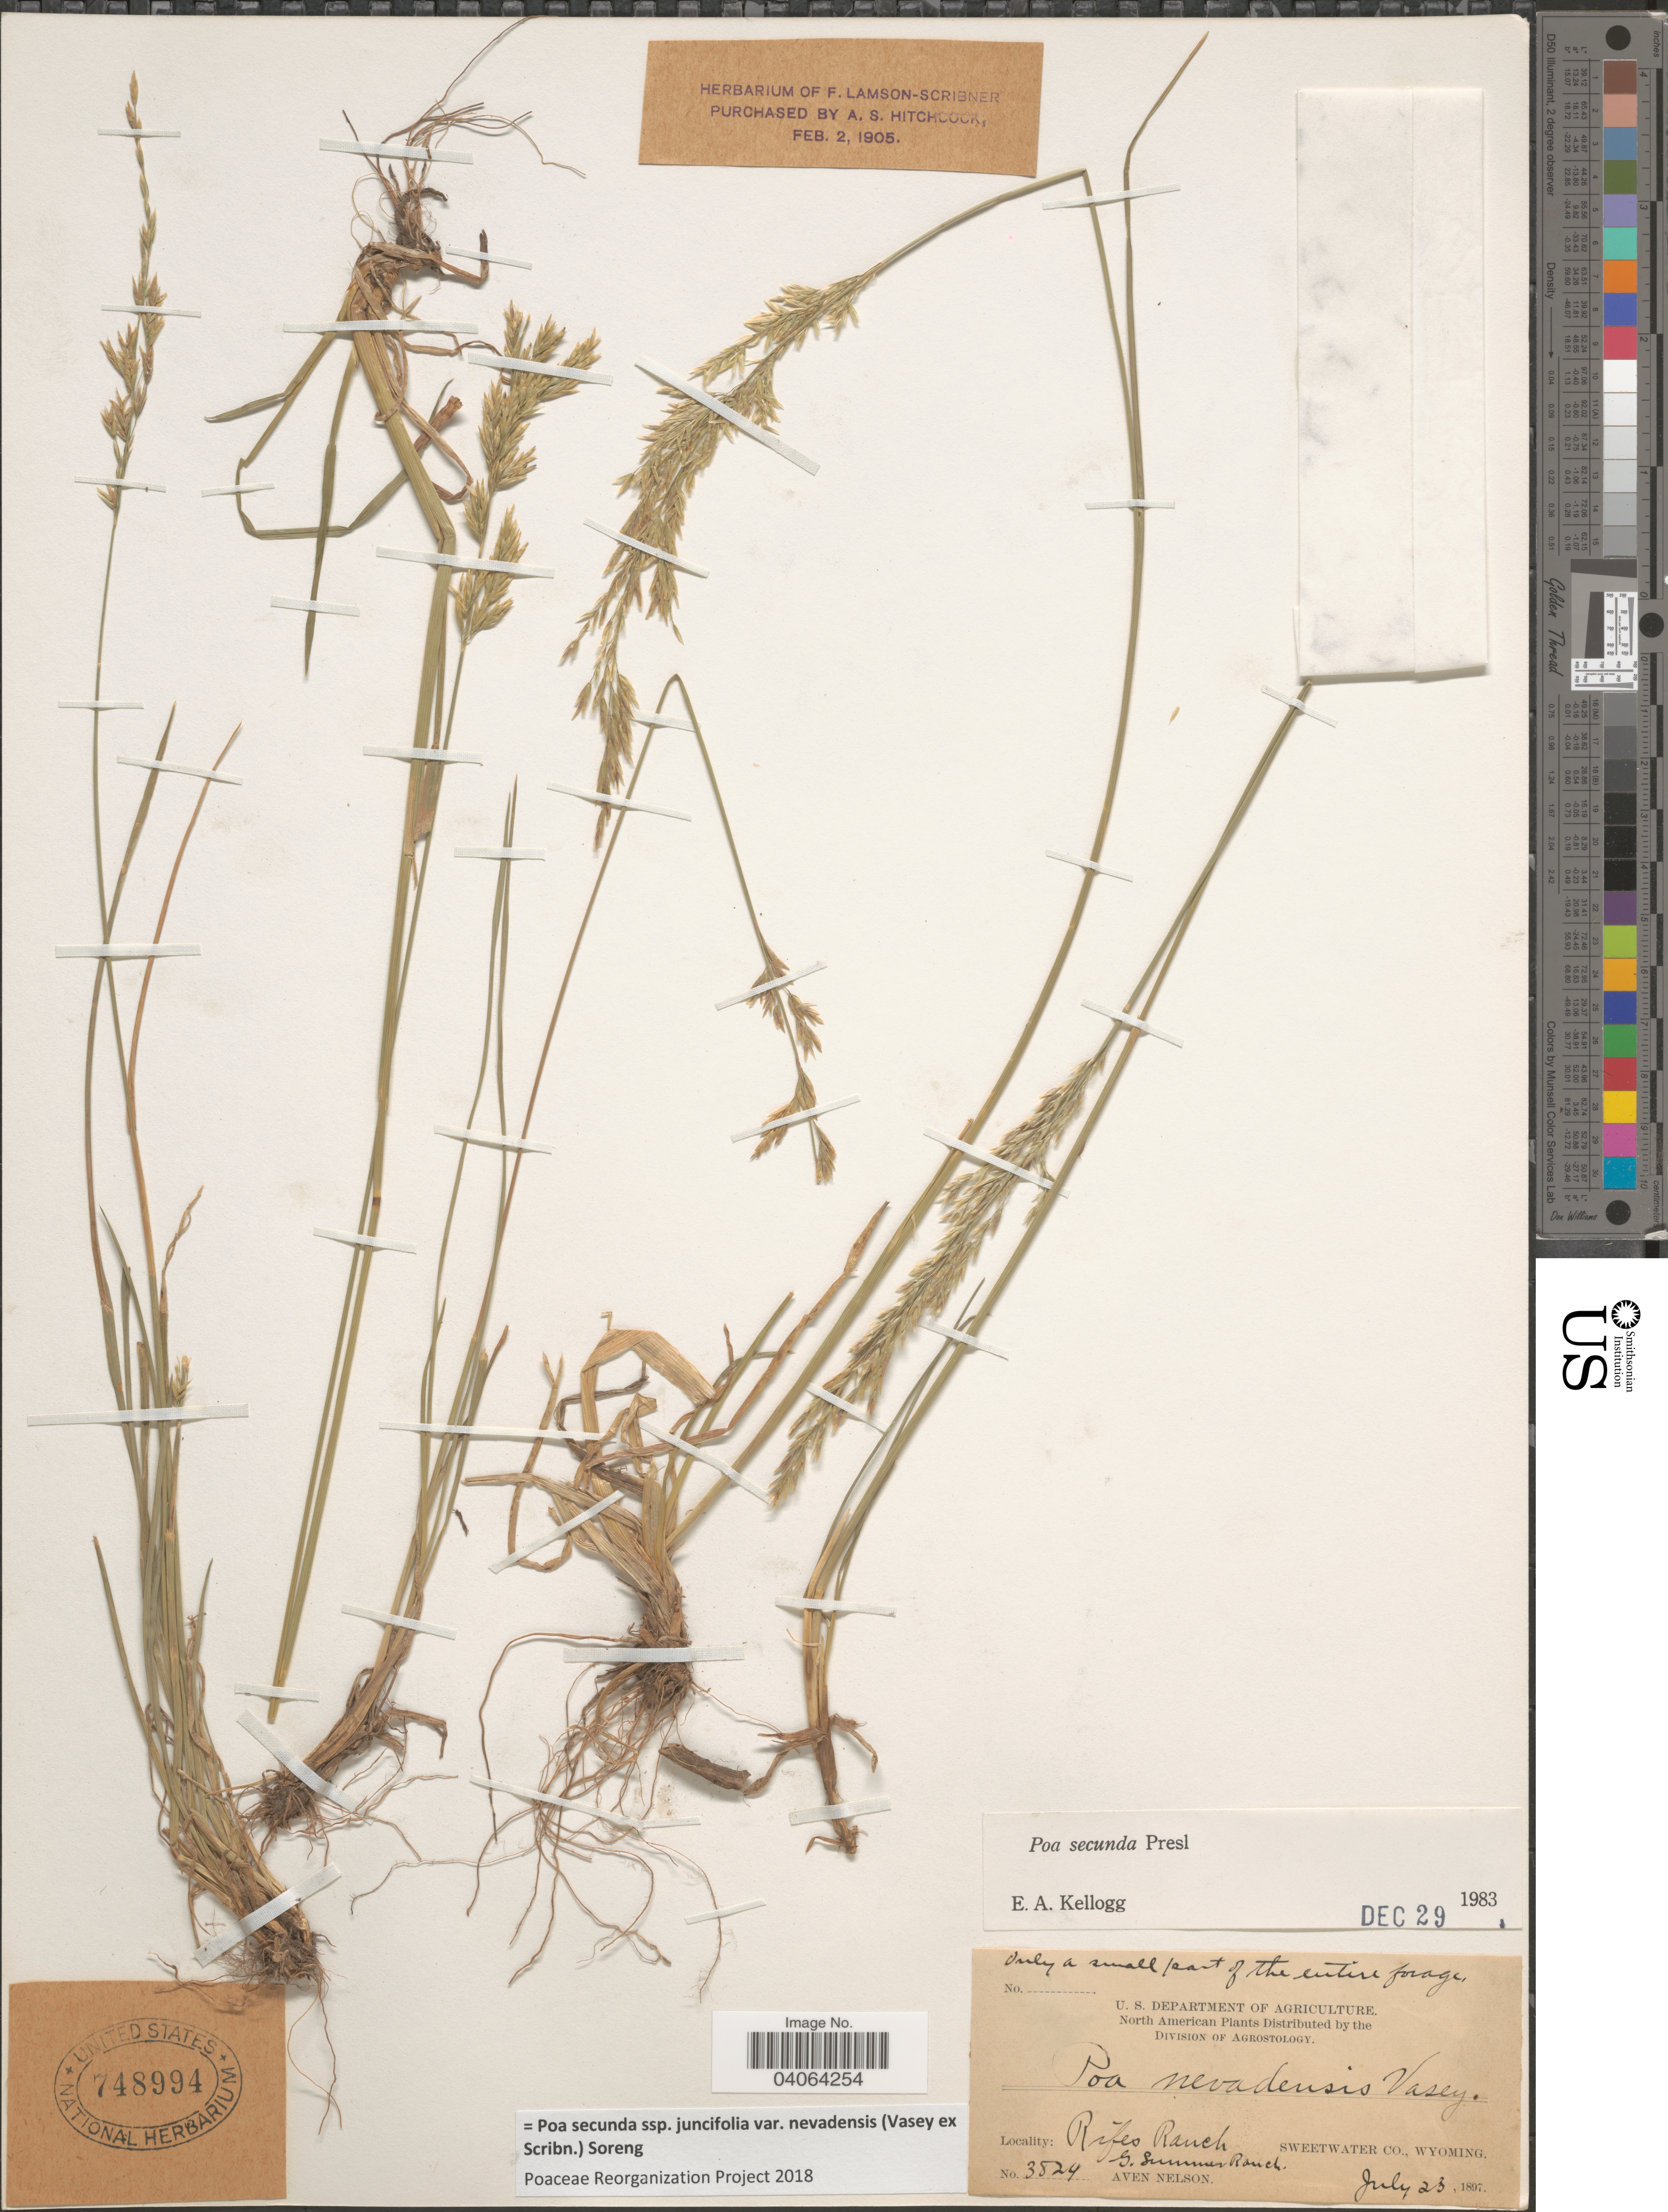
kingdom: Plantae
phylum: Tracheophyta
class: Liliopsida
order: Poales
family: Poaceae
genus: Poa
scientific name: Poa secunda subsp. juncifolia var. nevadensis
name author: (Vasey ex Scribn.) Soreng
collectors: A. Nelson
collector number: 3824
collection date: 1897-07-23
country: United States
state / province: Wyoming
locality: Rifes Ranch. Sweetwater Co. G. Summer Ranch.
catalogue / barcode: US 748994